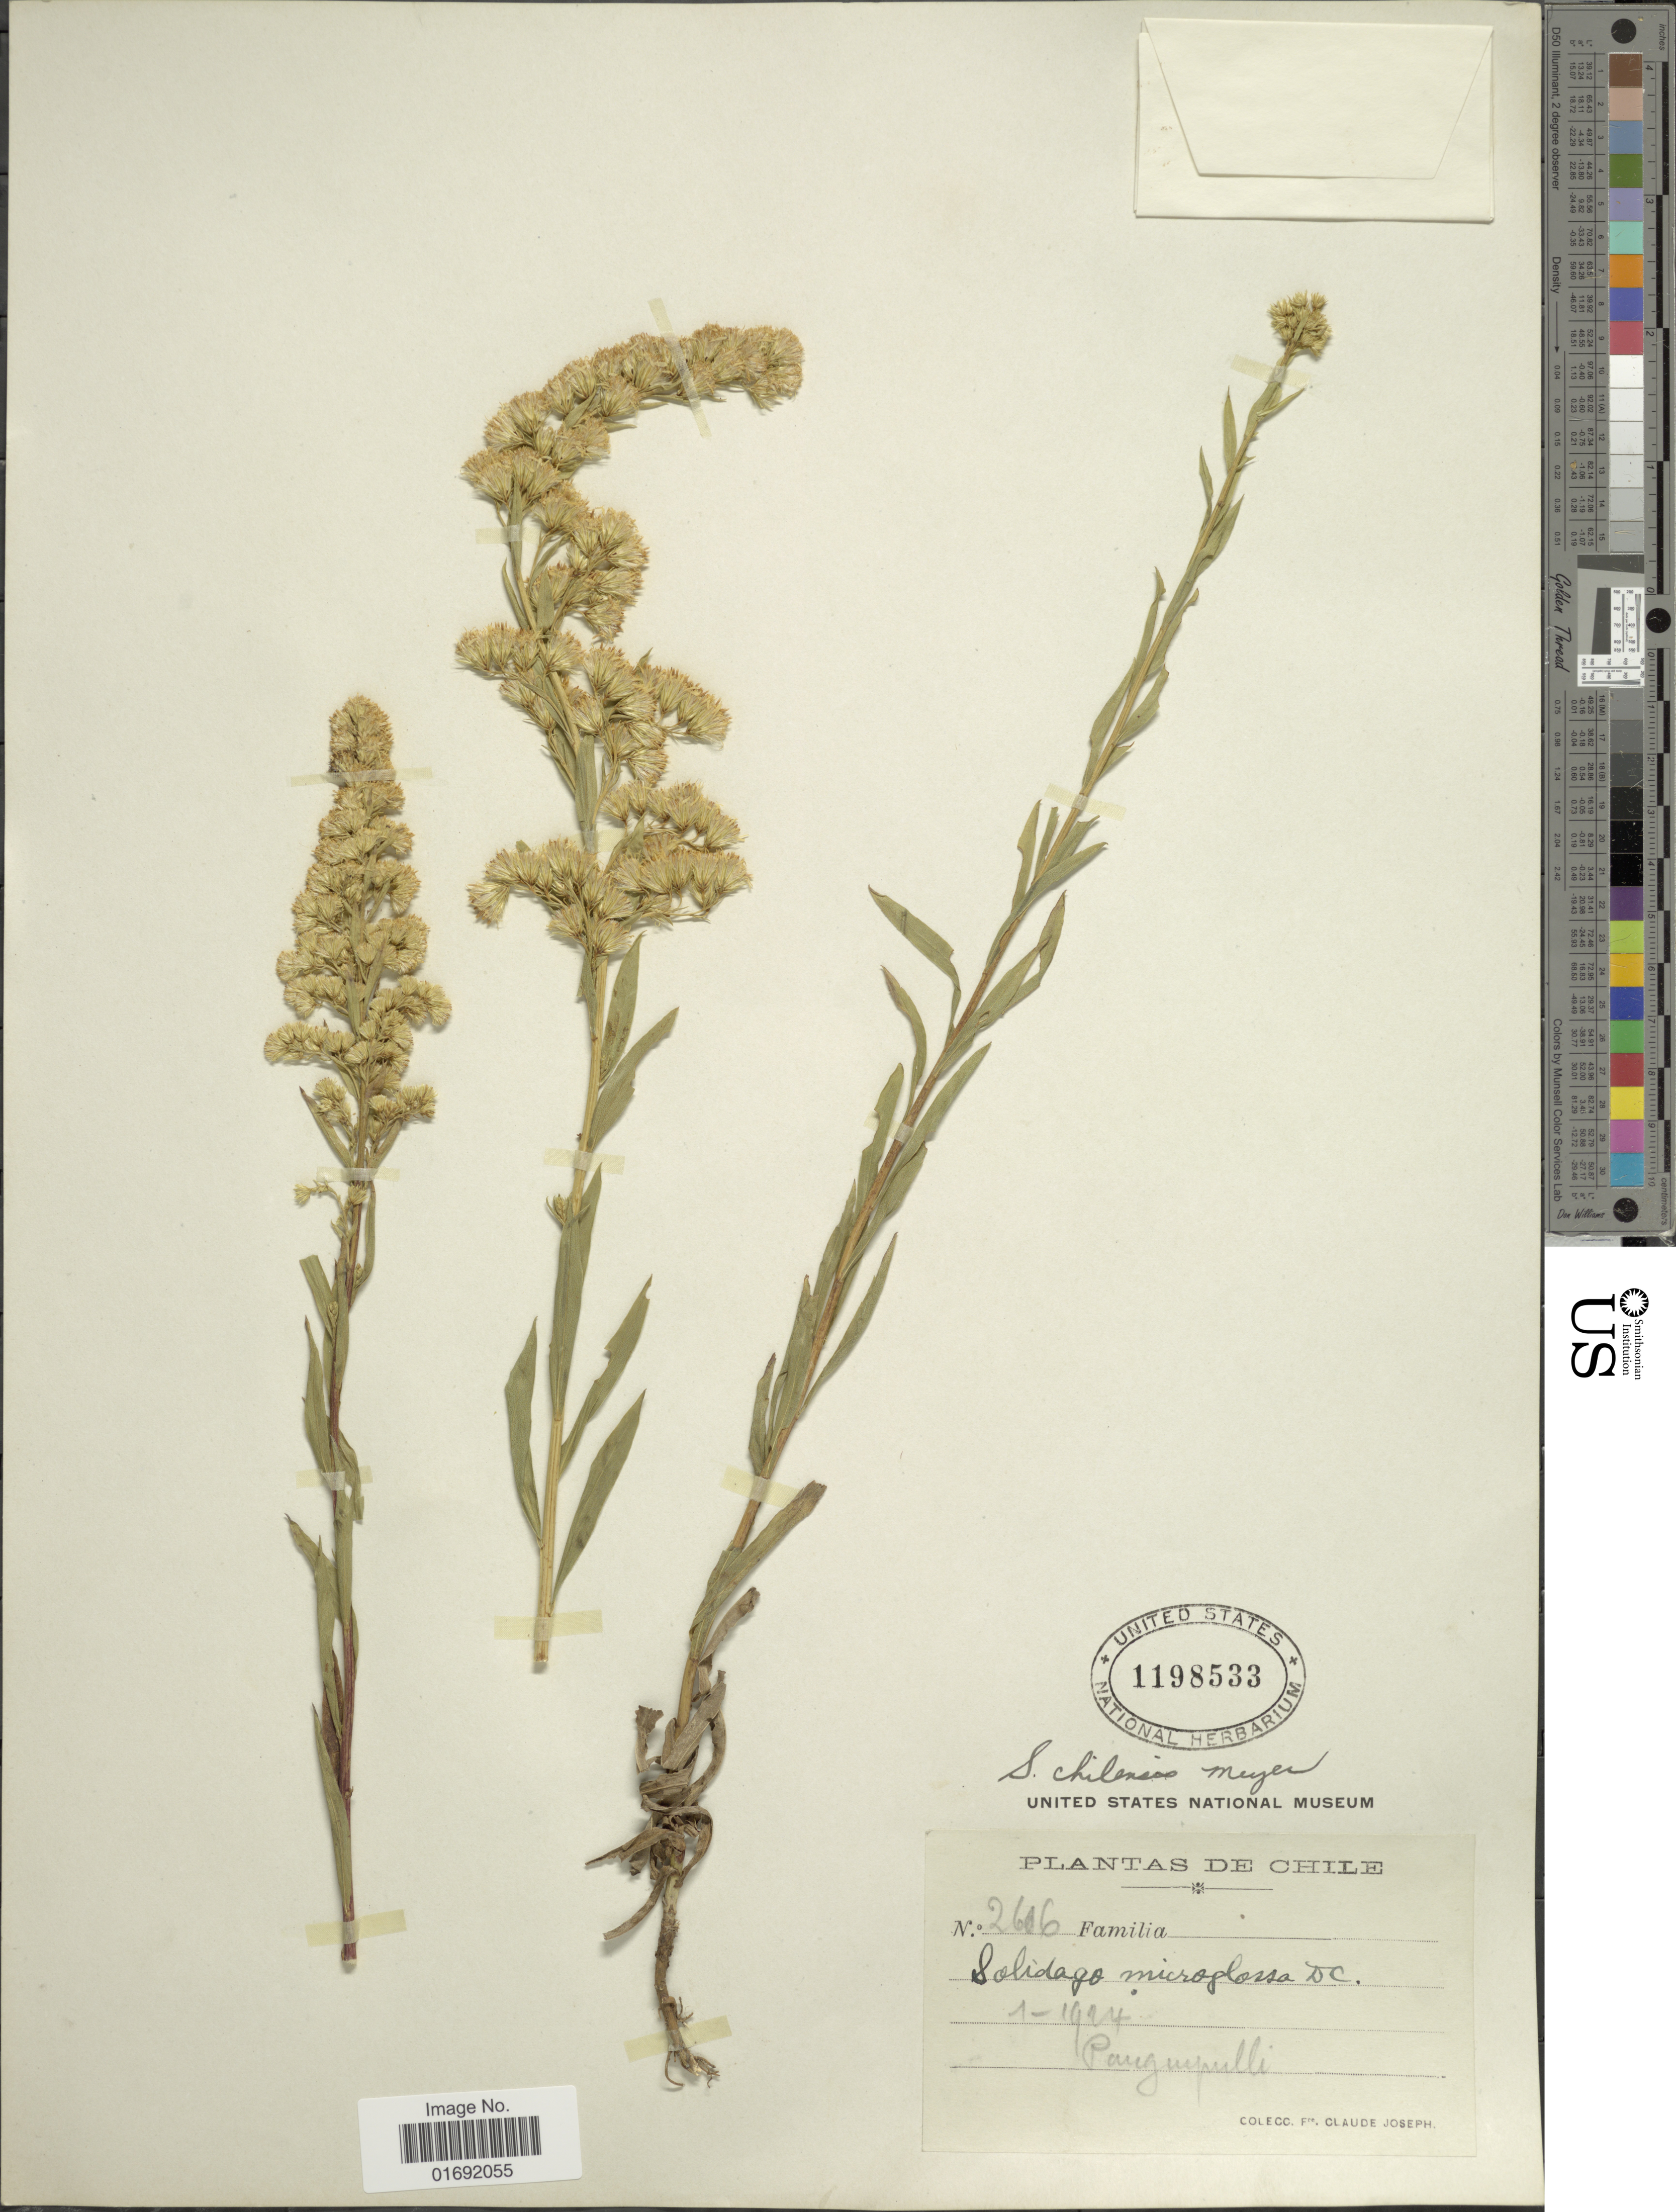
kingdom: Plantae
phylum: Tracheophyta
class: Magnoliopsida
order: Asterales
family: Asteraceae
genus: Solidago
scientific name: Solidago chilensis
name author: Meyen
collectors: Bro. Claude-Joseph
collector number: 2606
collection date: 1924-01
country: Chile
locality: Panguipulli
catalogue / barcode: US 1198533